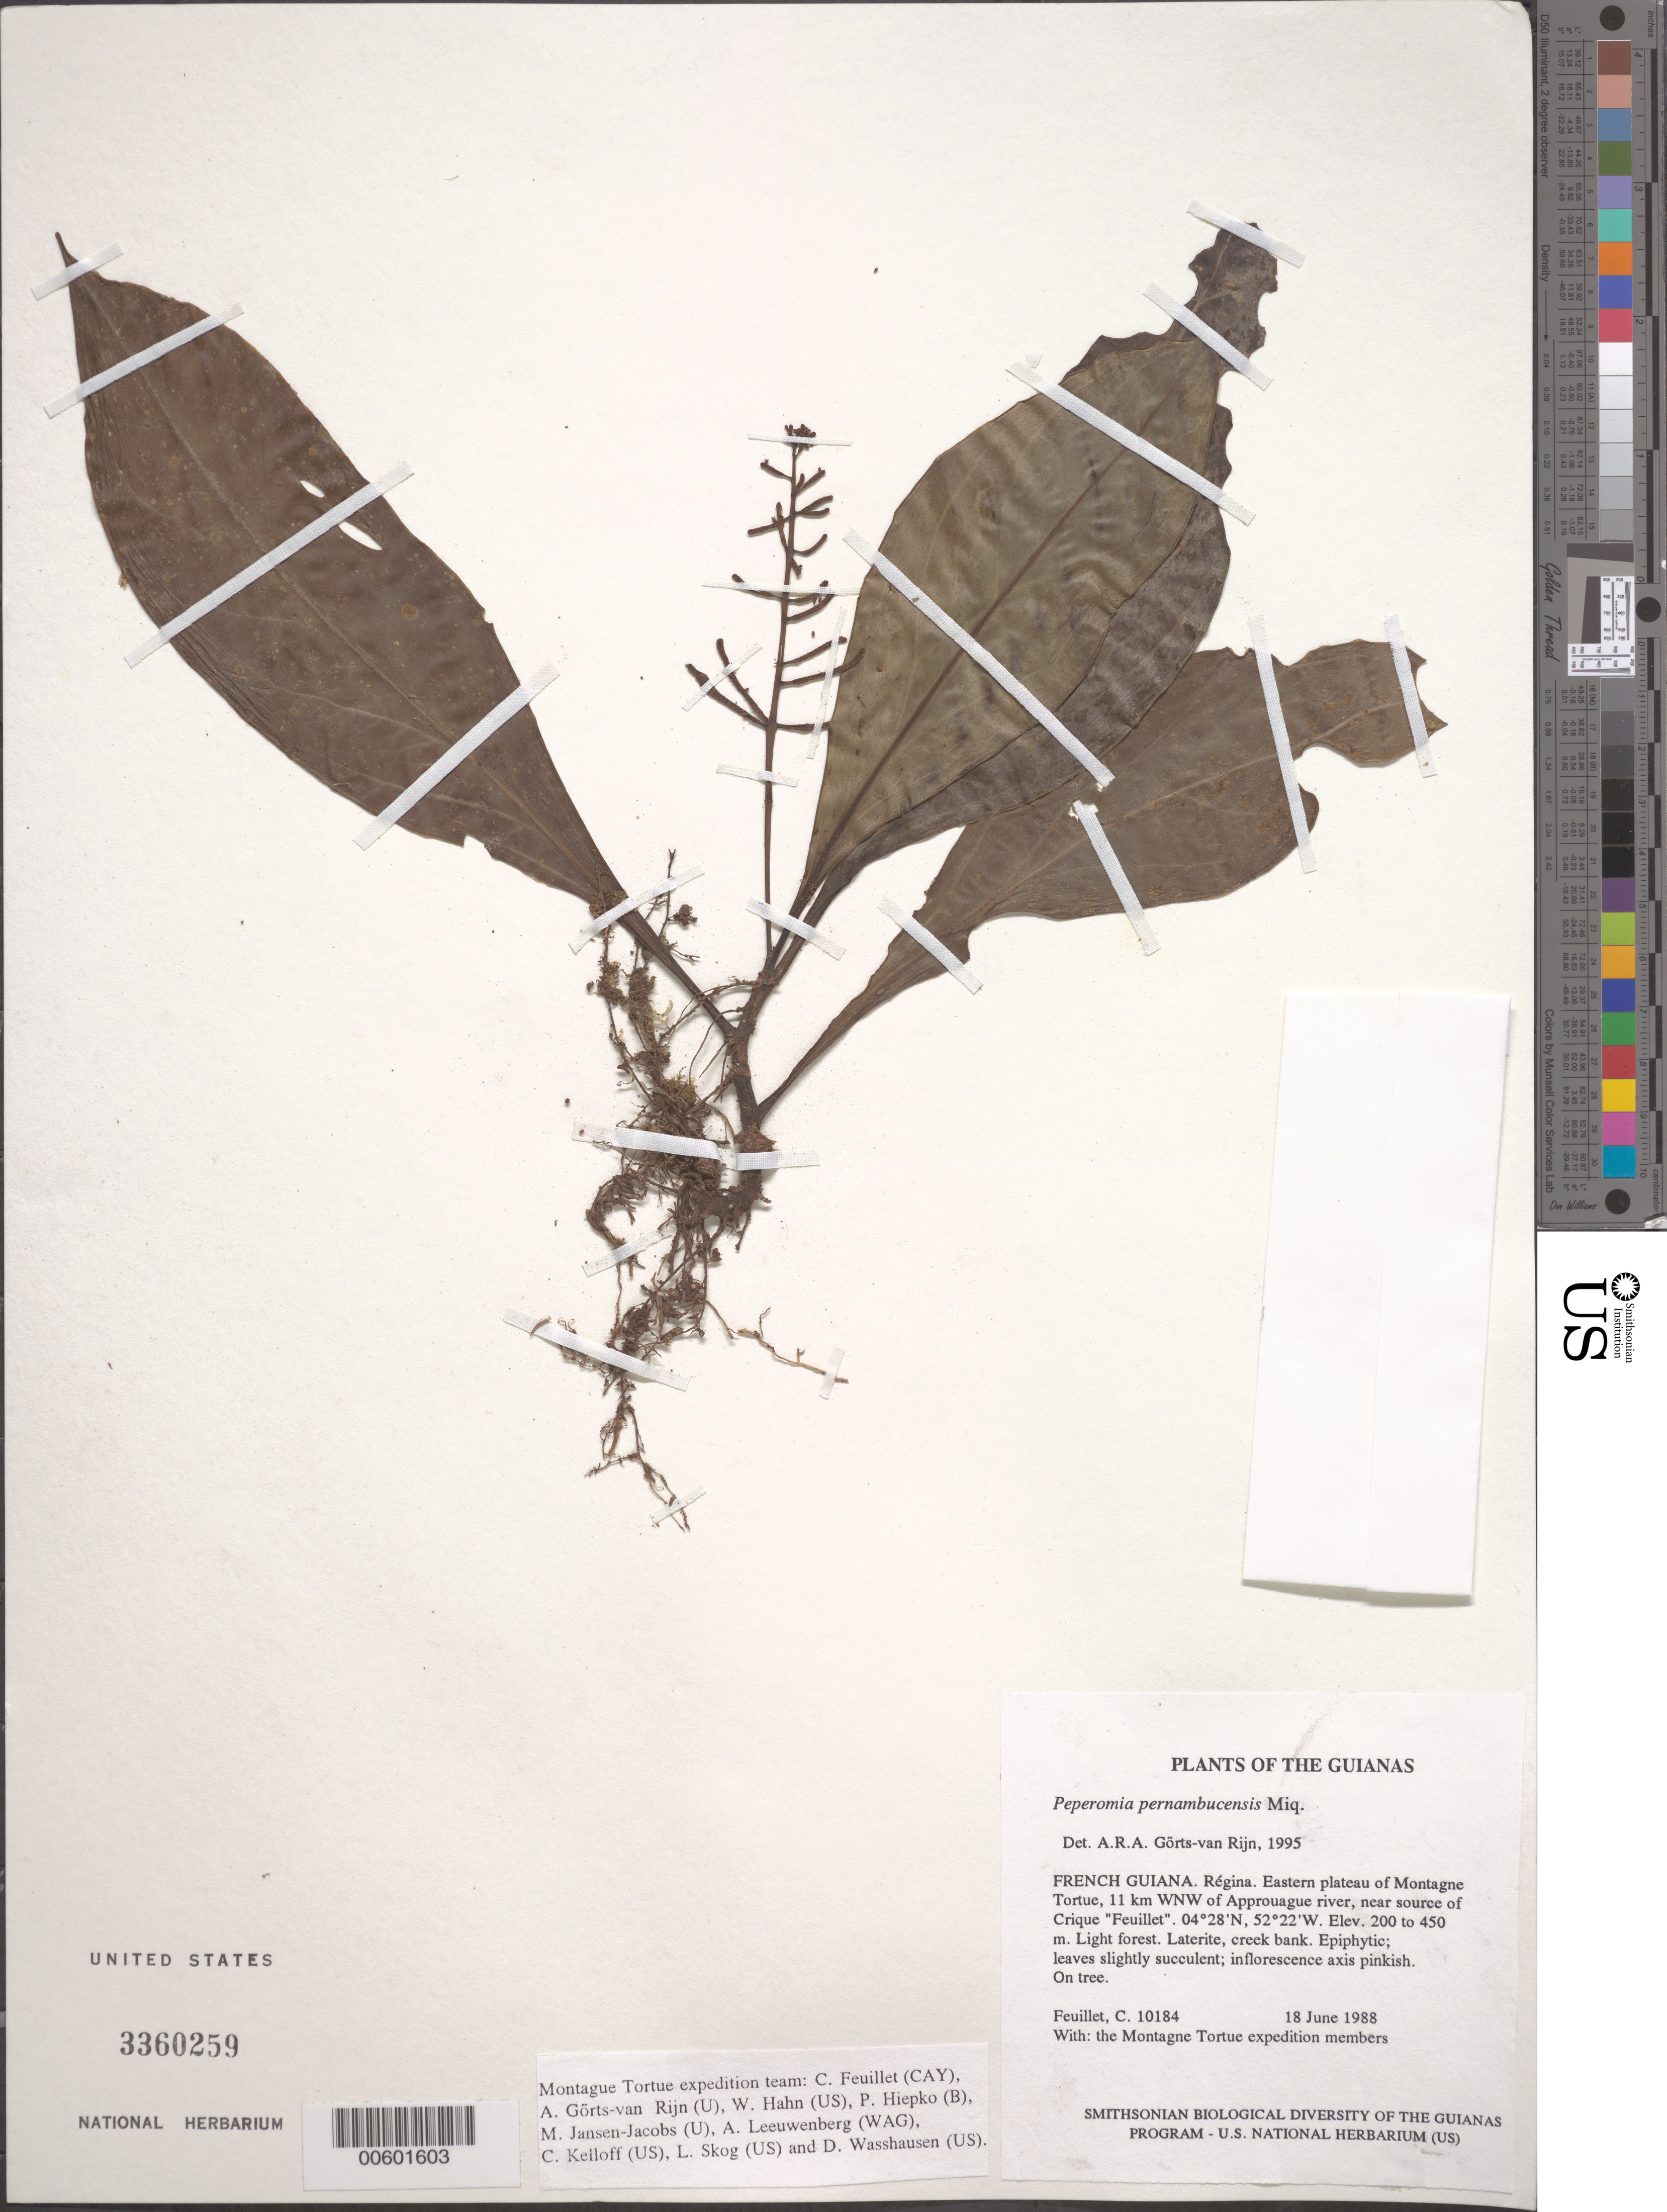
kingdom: Plantae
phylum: Tracheophyta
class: Magnoliopsida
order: Piperales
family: Piperaceae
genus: Peperomia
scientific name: Peperomia pernambucensis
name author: Miq.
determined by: Görts-van Rijn, A. R. A.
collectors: C. Feuillet & Montagne Torte Exped. members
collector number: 10184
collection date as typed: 18 June 1988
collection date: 1988-06-18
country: French Guiana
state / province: Cayenne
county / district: Regina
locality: Eastern plateau of Montagne Tortue, 11 km WNW of Approuague river, near source of Crique "Feuillet"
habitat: Light forest. Laterite, creek bank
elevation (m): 200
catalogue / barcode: US 3360259